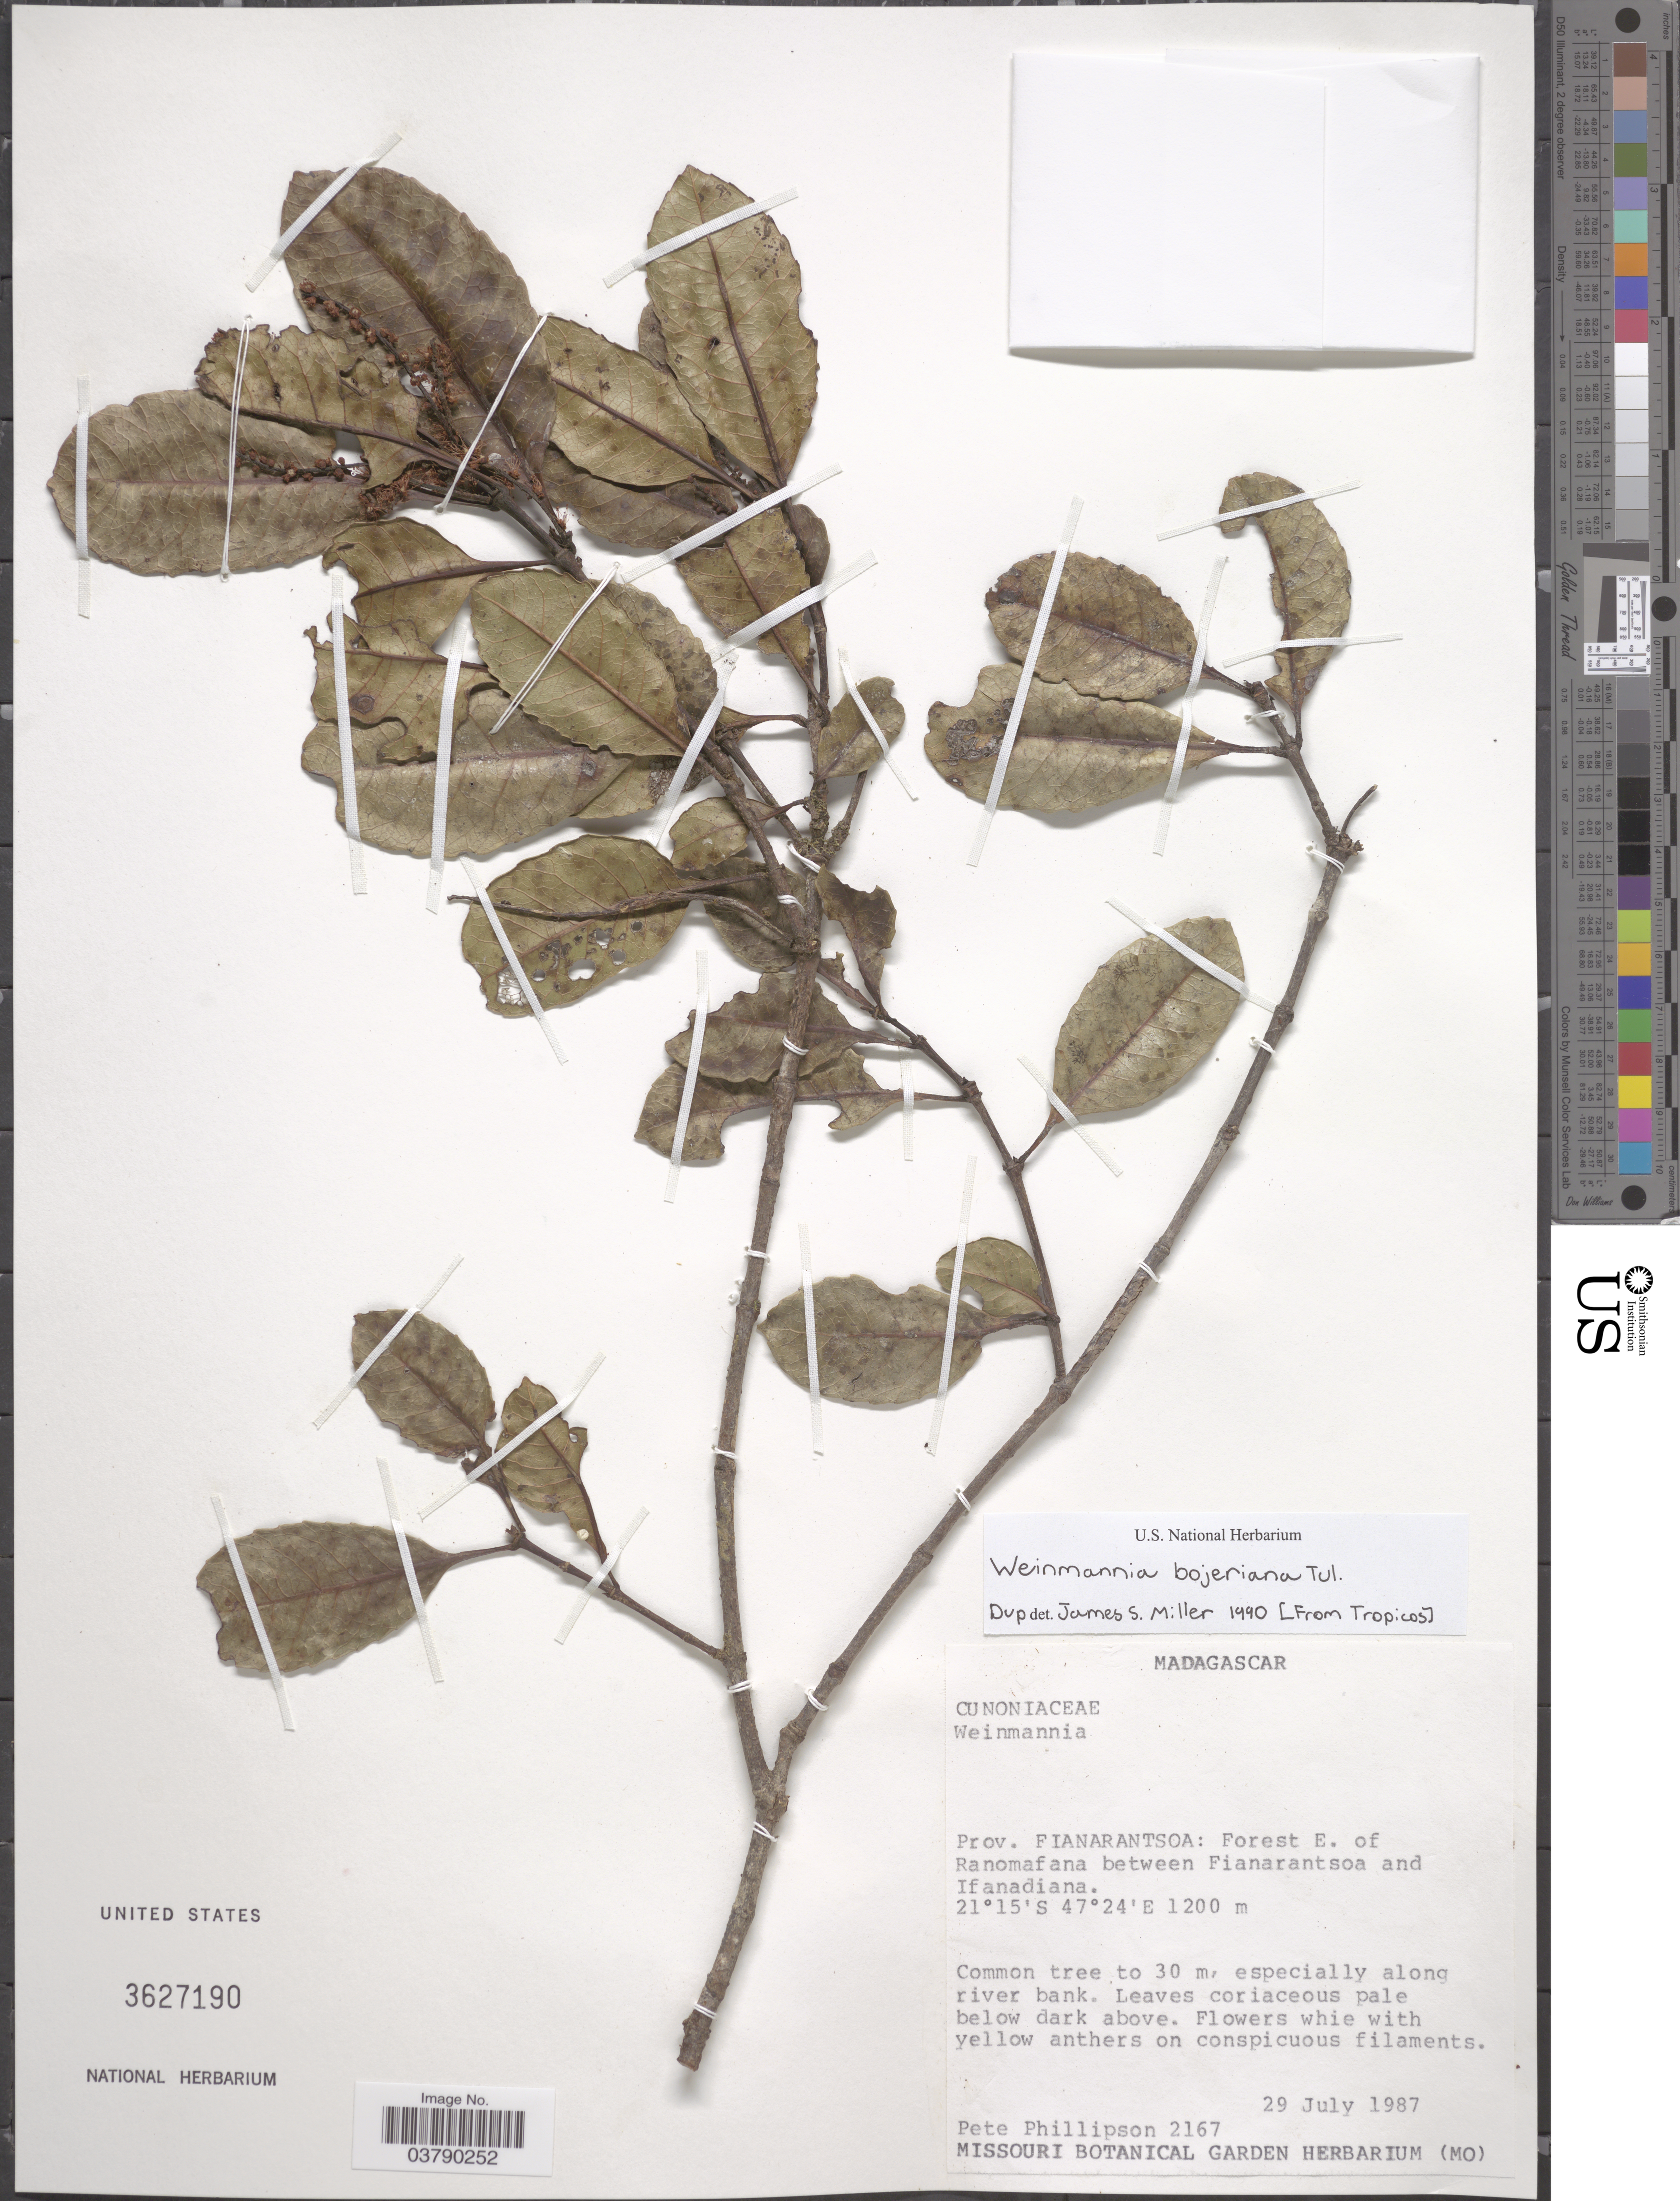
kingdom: Plantae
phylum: Tracheophyta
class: Magnoliopsida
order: Oxalidales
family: Cunoniaceae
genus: Pterophylla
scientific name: Pterophylla bojeriana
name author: (Tul.) J. Bradford & Z.S. Rogers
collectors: P. B. Phillipson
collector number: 2167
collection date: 1987-07-29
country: Madagascar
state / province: Haute Matsiatra / Vatovavy Fitovinany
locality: Forest E. of Ranomafana between Fianarantsoa and Ifanadiana.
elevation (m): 1200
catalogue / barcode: US 3627190